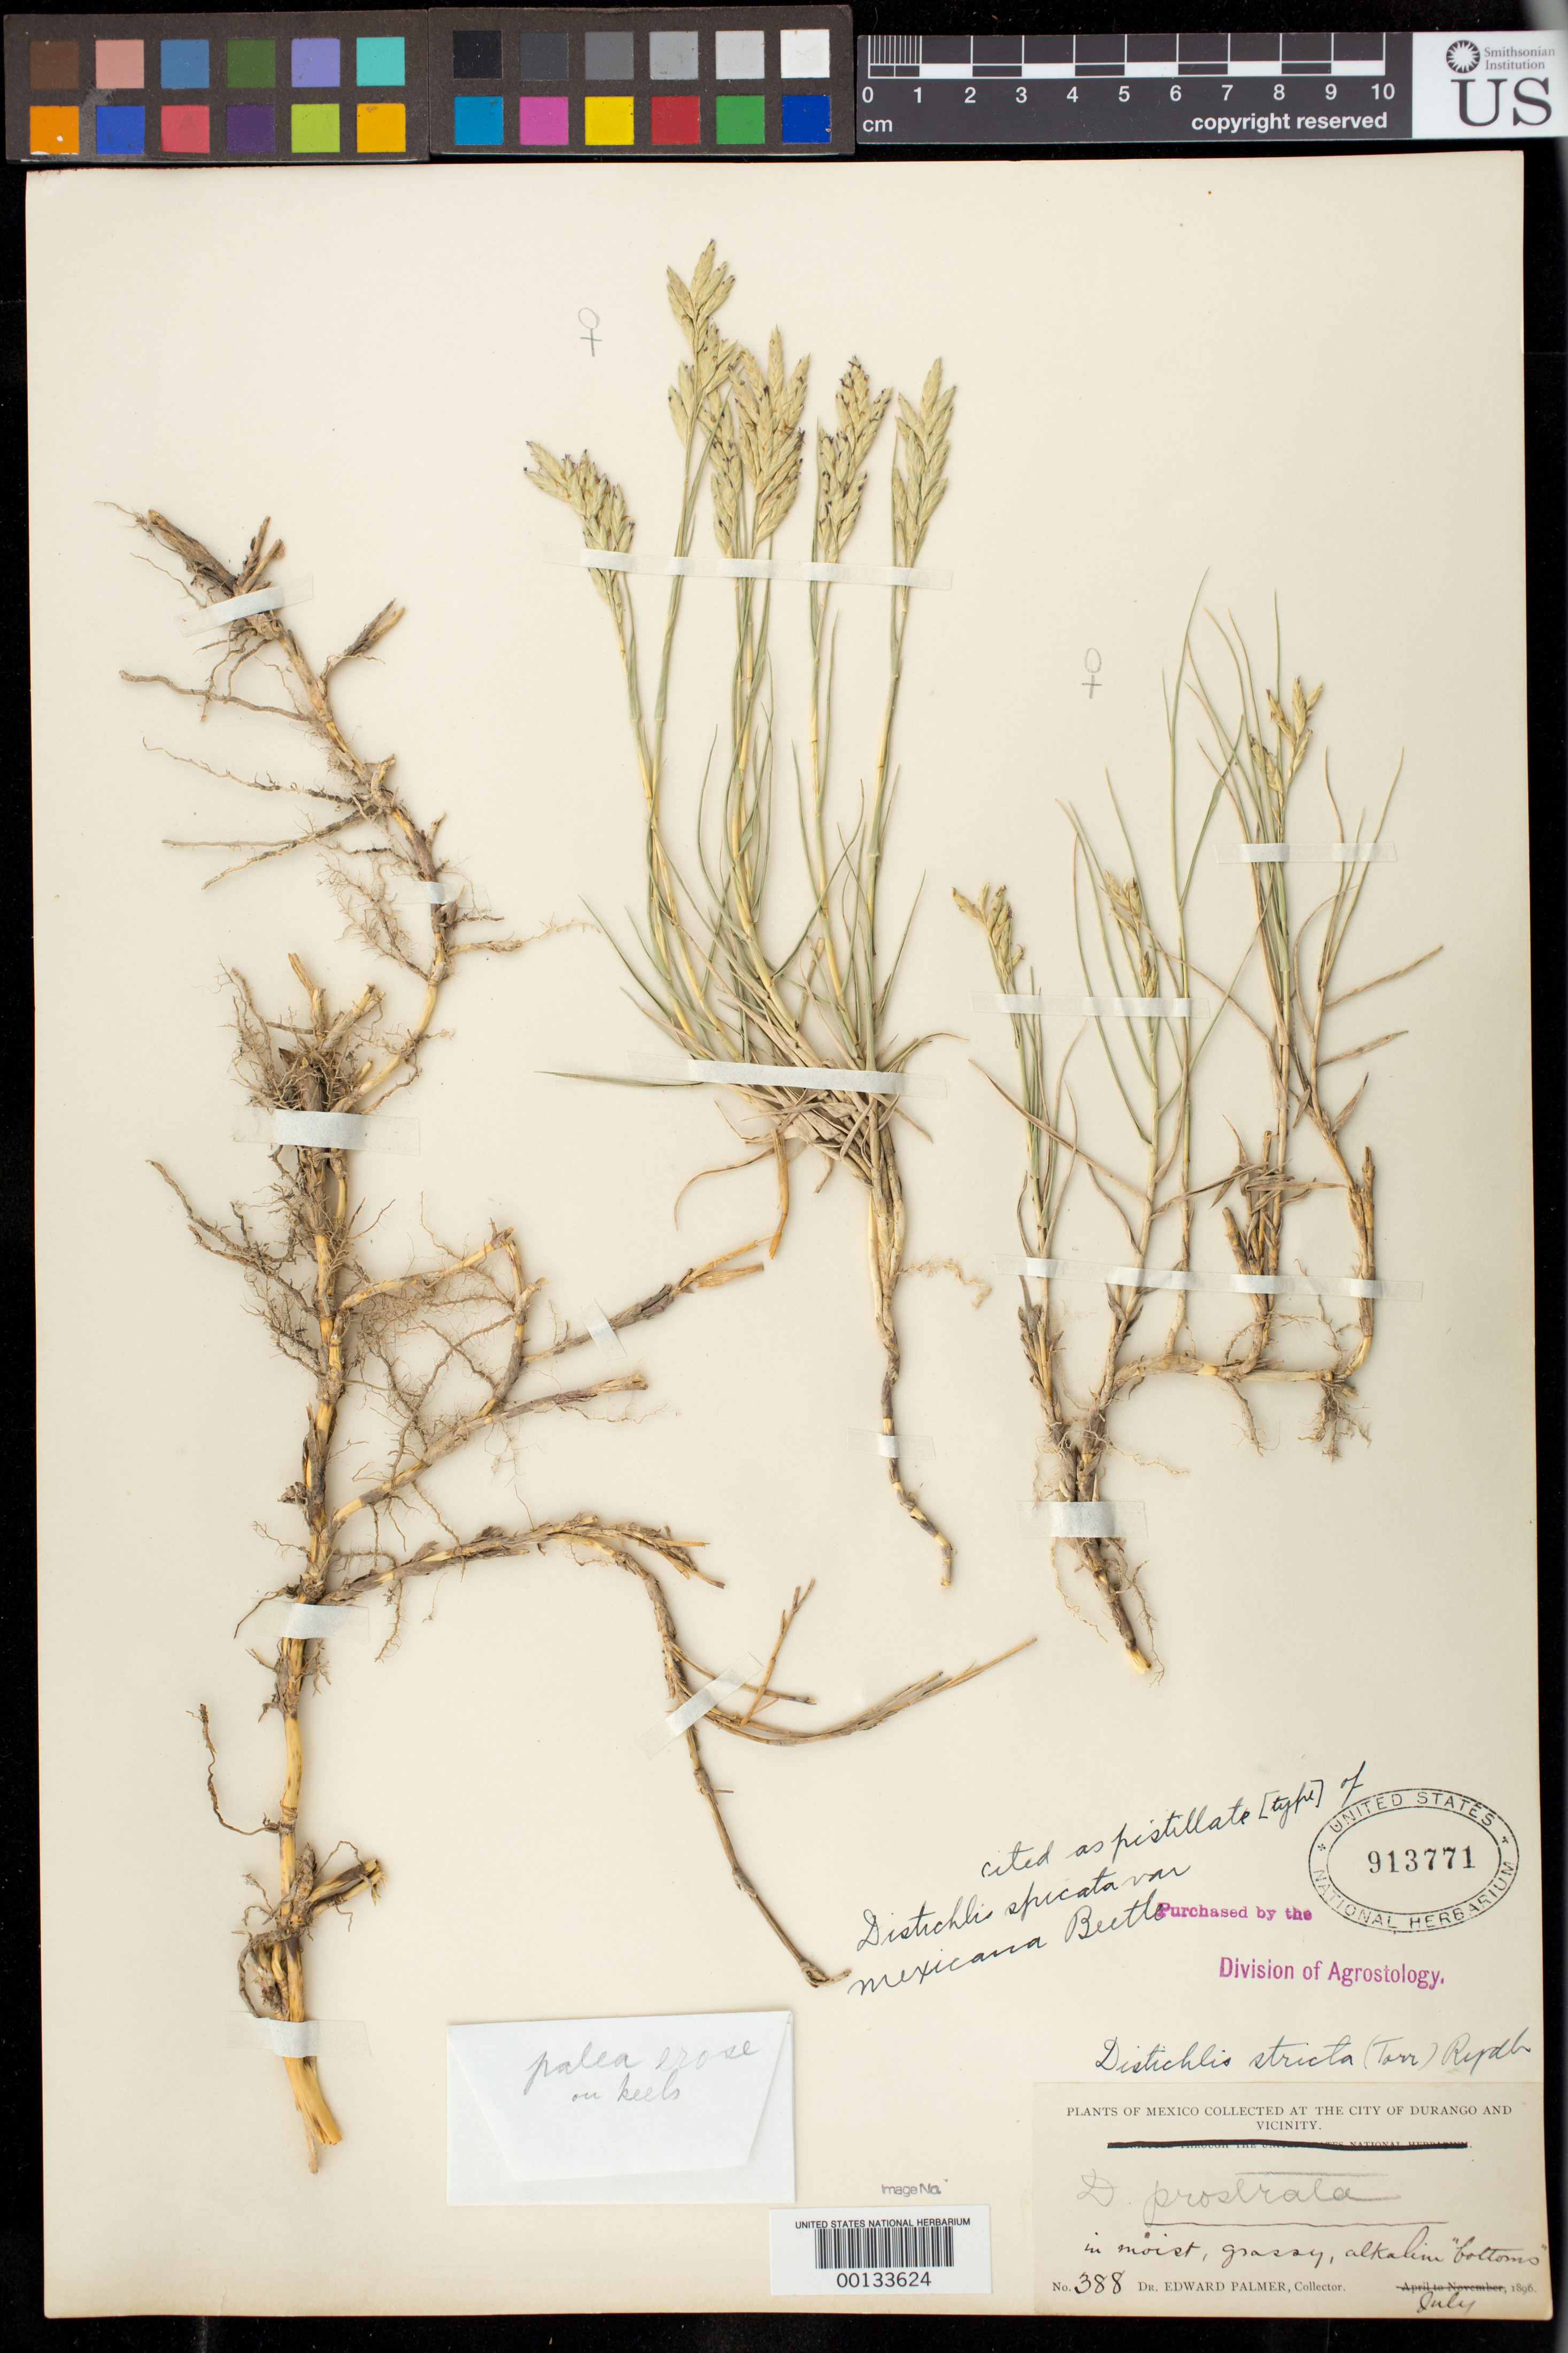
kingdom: Plantae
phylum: Tracheophyta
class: Liliopsida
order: Poales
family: Poaceae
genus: Distichlis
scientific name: Distichlis spicata var. mexicana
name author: Beetle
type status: Isosyntype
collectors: E. Palmer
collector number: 388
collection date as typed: Jul 1896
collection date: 1896-07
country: Mexico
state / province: Durango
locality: Vicinity of Durango City.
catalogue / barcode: US 913771